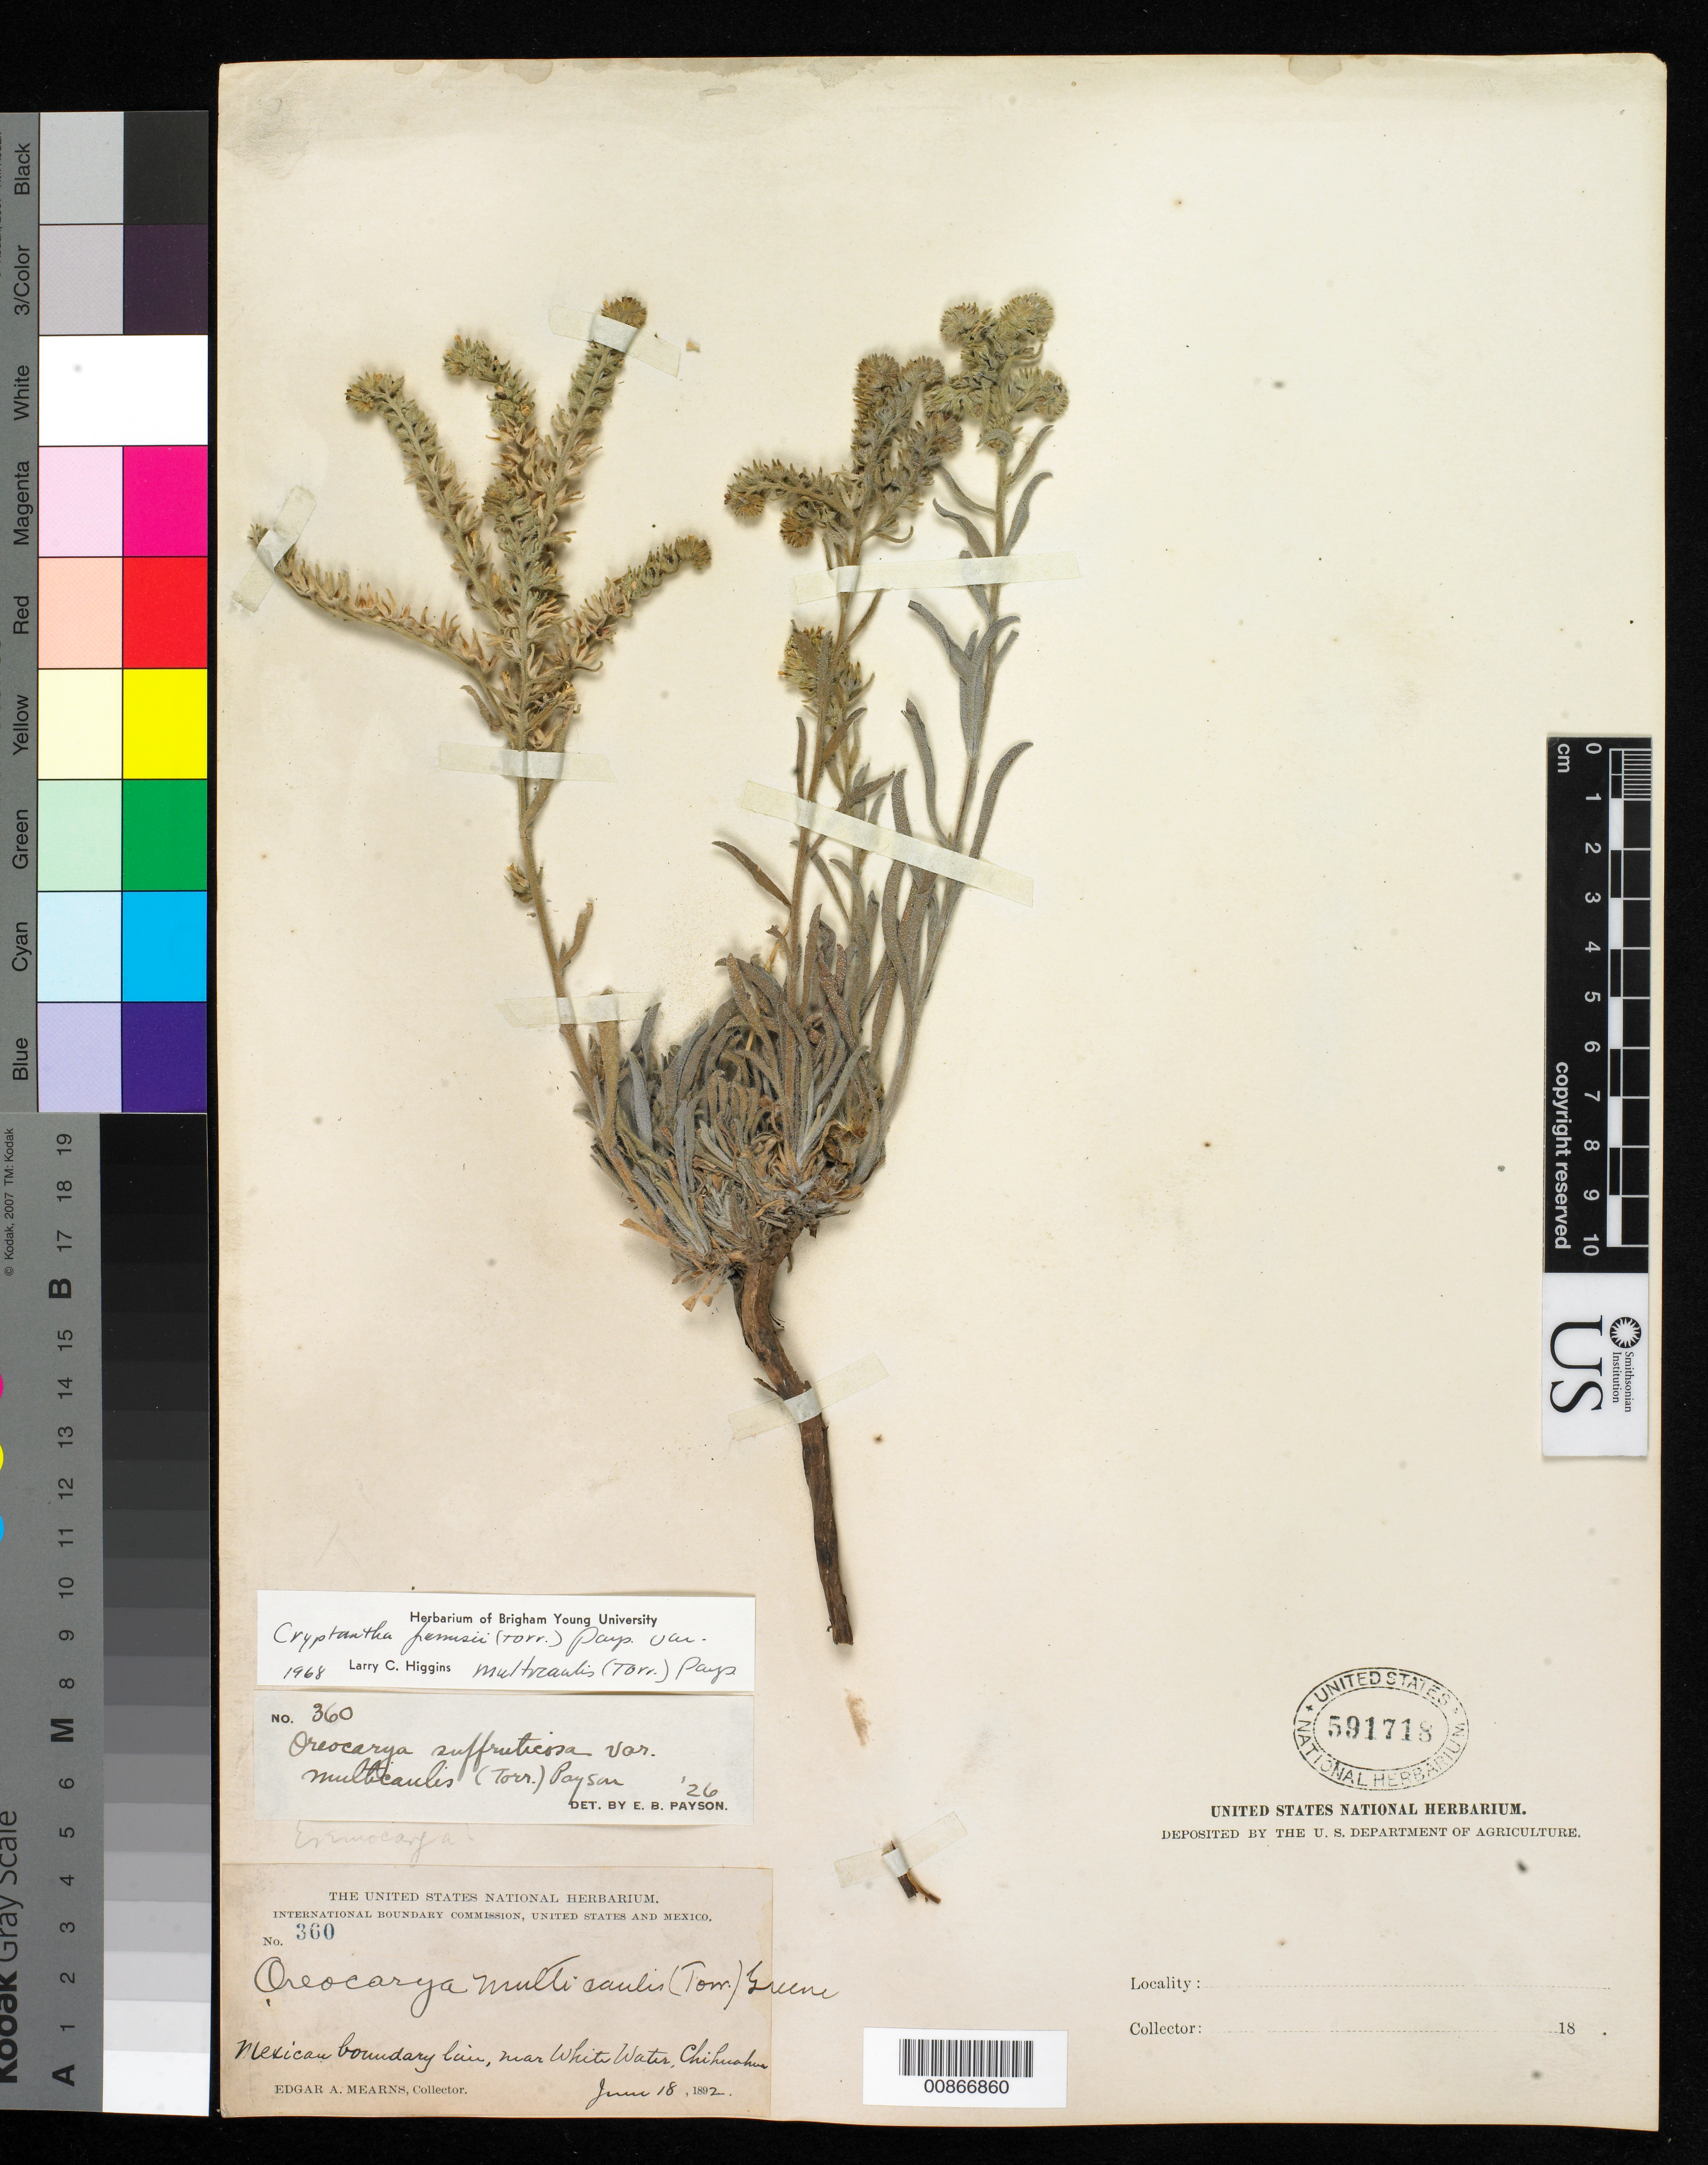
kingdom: Plantae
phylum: Tracheophyta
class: Magnoliopsida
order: Boraginales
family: Boraginaceae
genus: Cryptantha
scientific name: Cryptantha jamesii var. multicaulis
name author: (Torr.) Payson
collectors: E. A. Mearns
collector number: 360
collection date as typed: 18 Jun 1892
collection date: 1892-06-18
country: Mexico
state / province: Chihuahua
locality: Mexican Boundary Line, near White Water, Chihuahua.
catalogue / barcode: US 591718